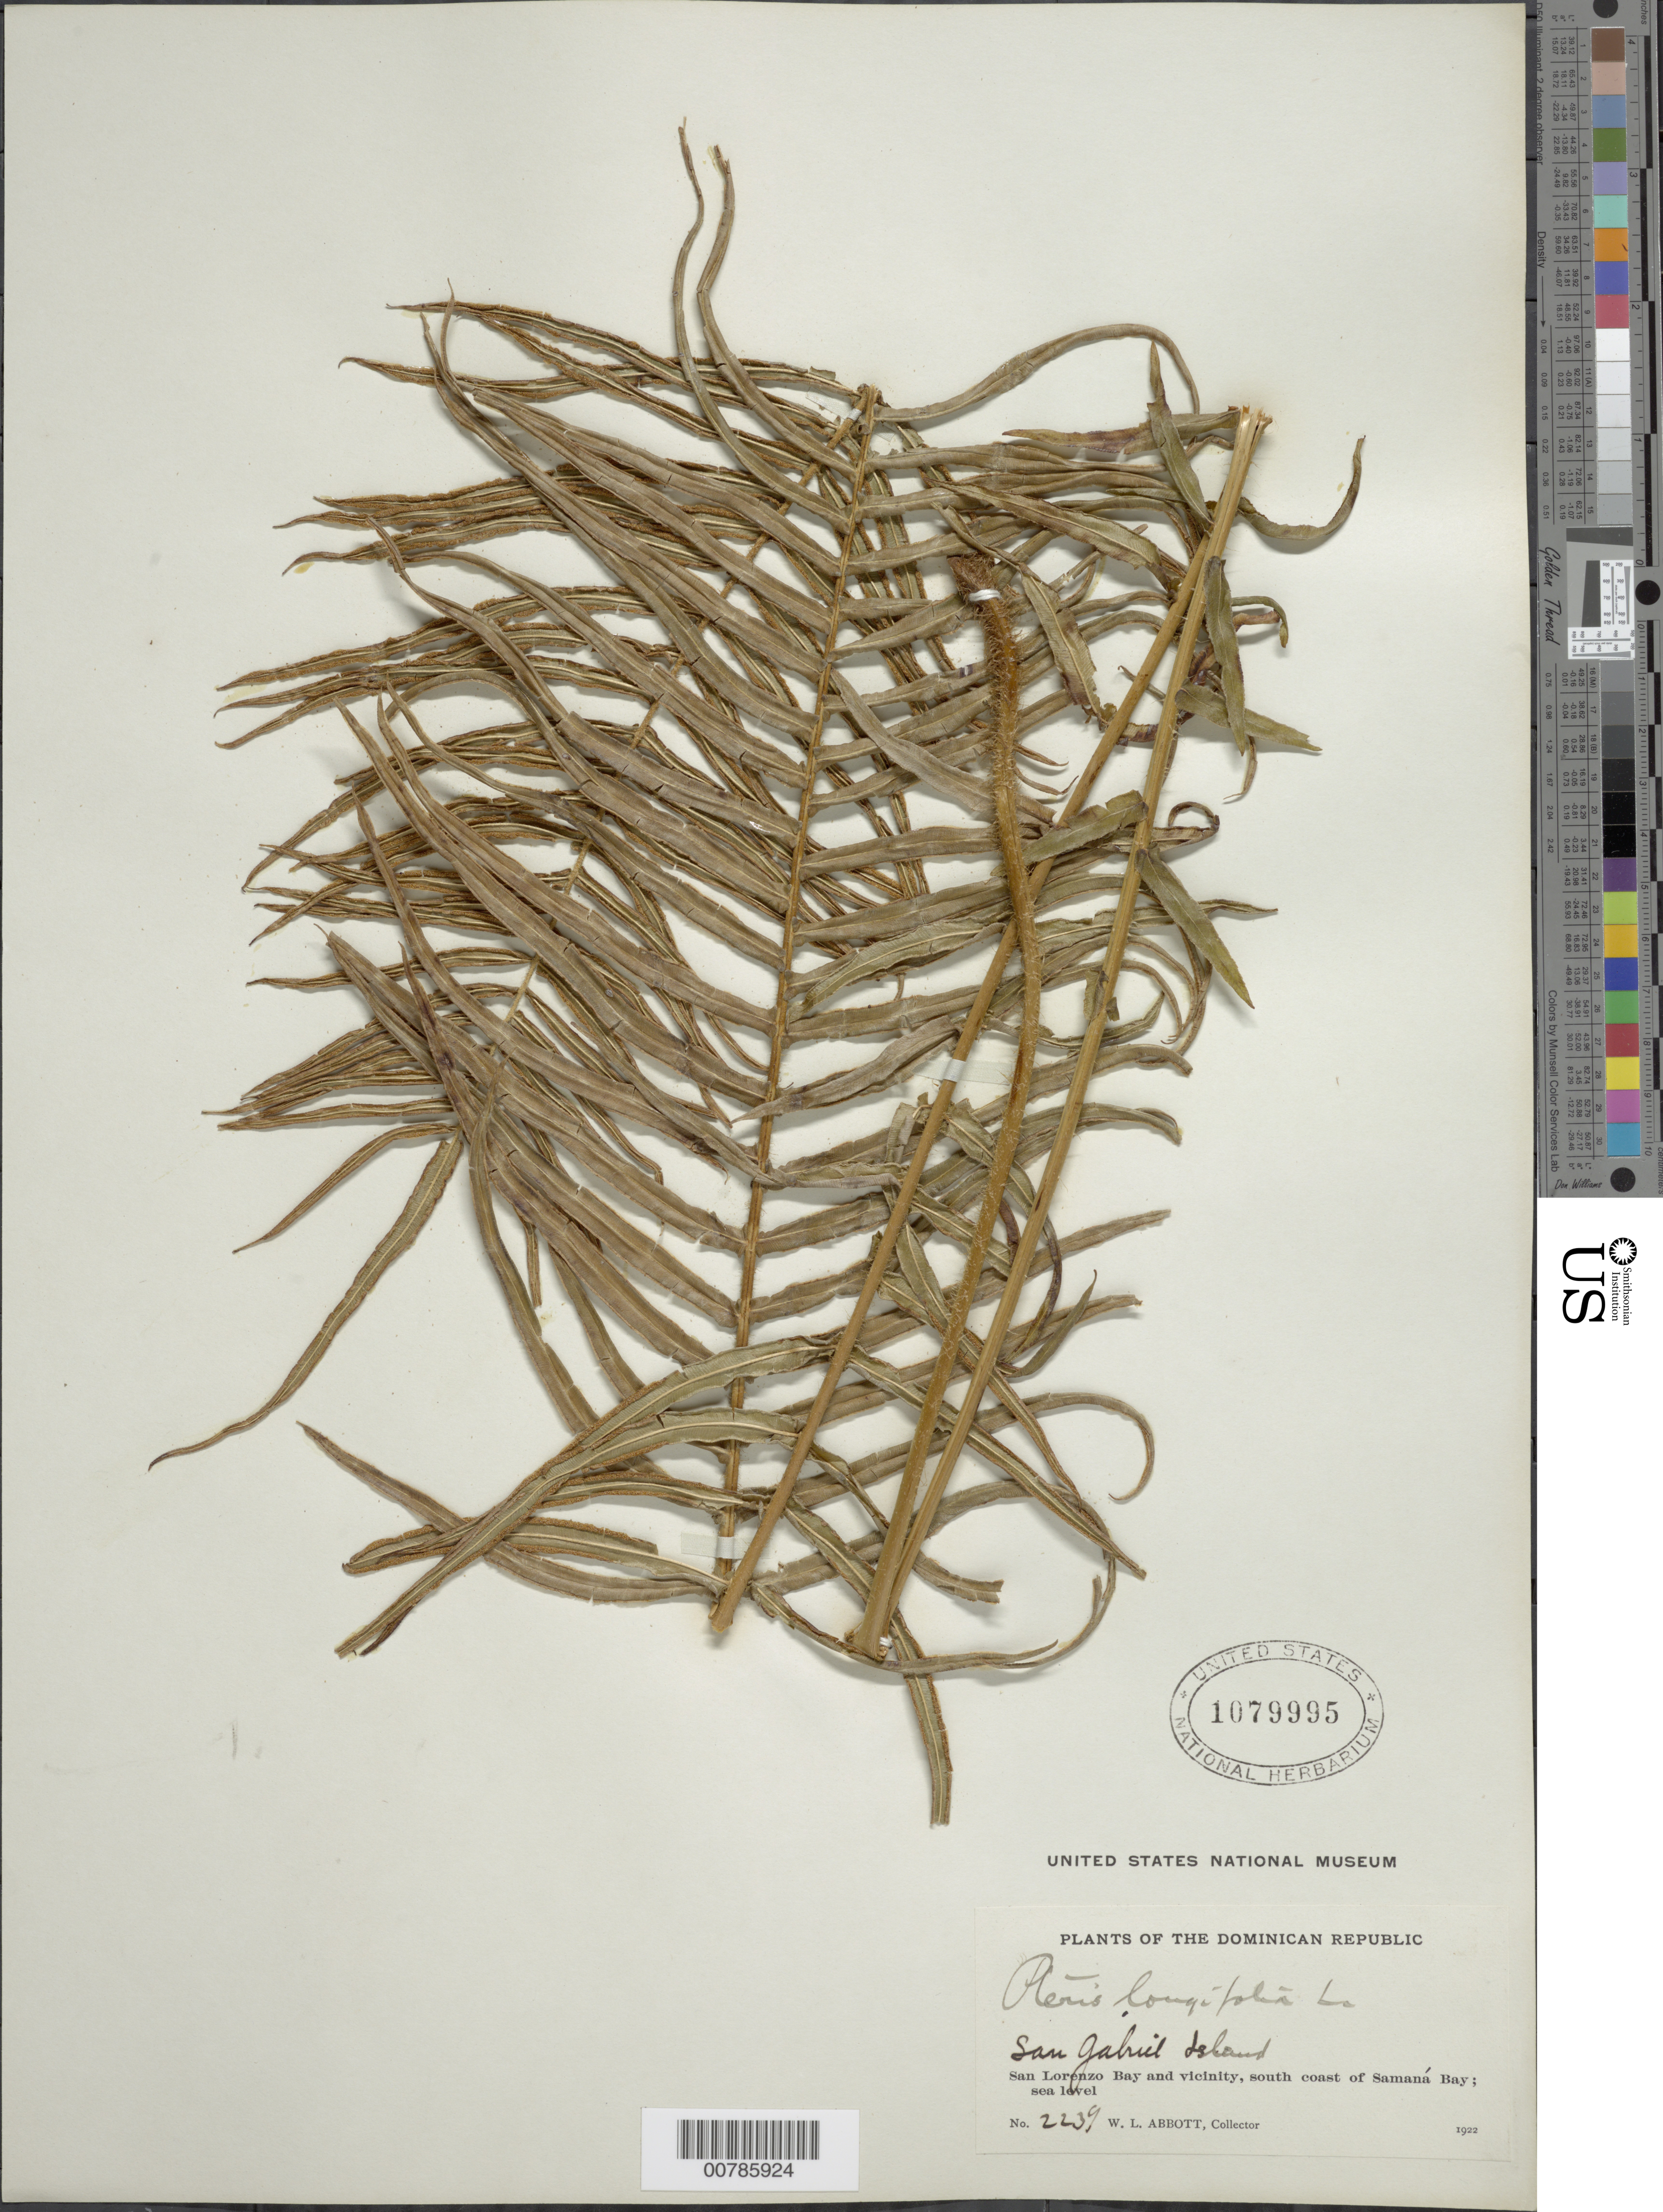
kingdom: Plantae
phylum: Tracheophyta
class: Polypodiopsida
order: Polypodiales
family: Pteridaceae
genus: Pteris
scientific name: Pteris longifolia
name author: L.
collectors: W. L. Abbott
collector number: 2239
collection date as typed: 26 Apr 1922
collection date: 1922-04-26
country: Dominican Republic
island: Hispaniola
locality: San Lorenzo Bay and vicinity, south coast of Samaná Bay, San Gabriel Island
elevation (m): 0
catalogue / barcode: US 1079995